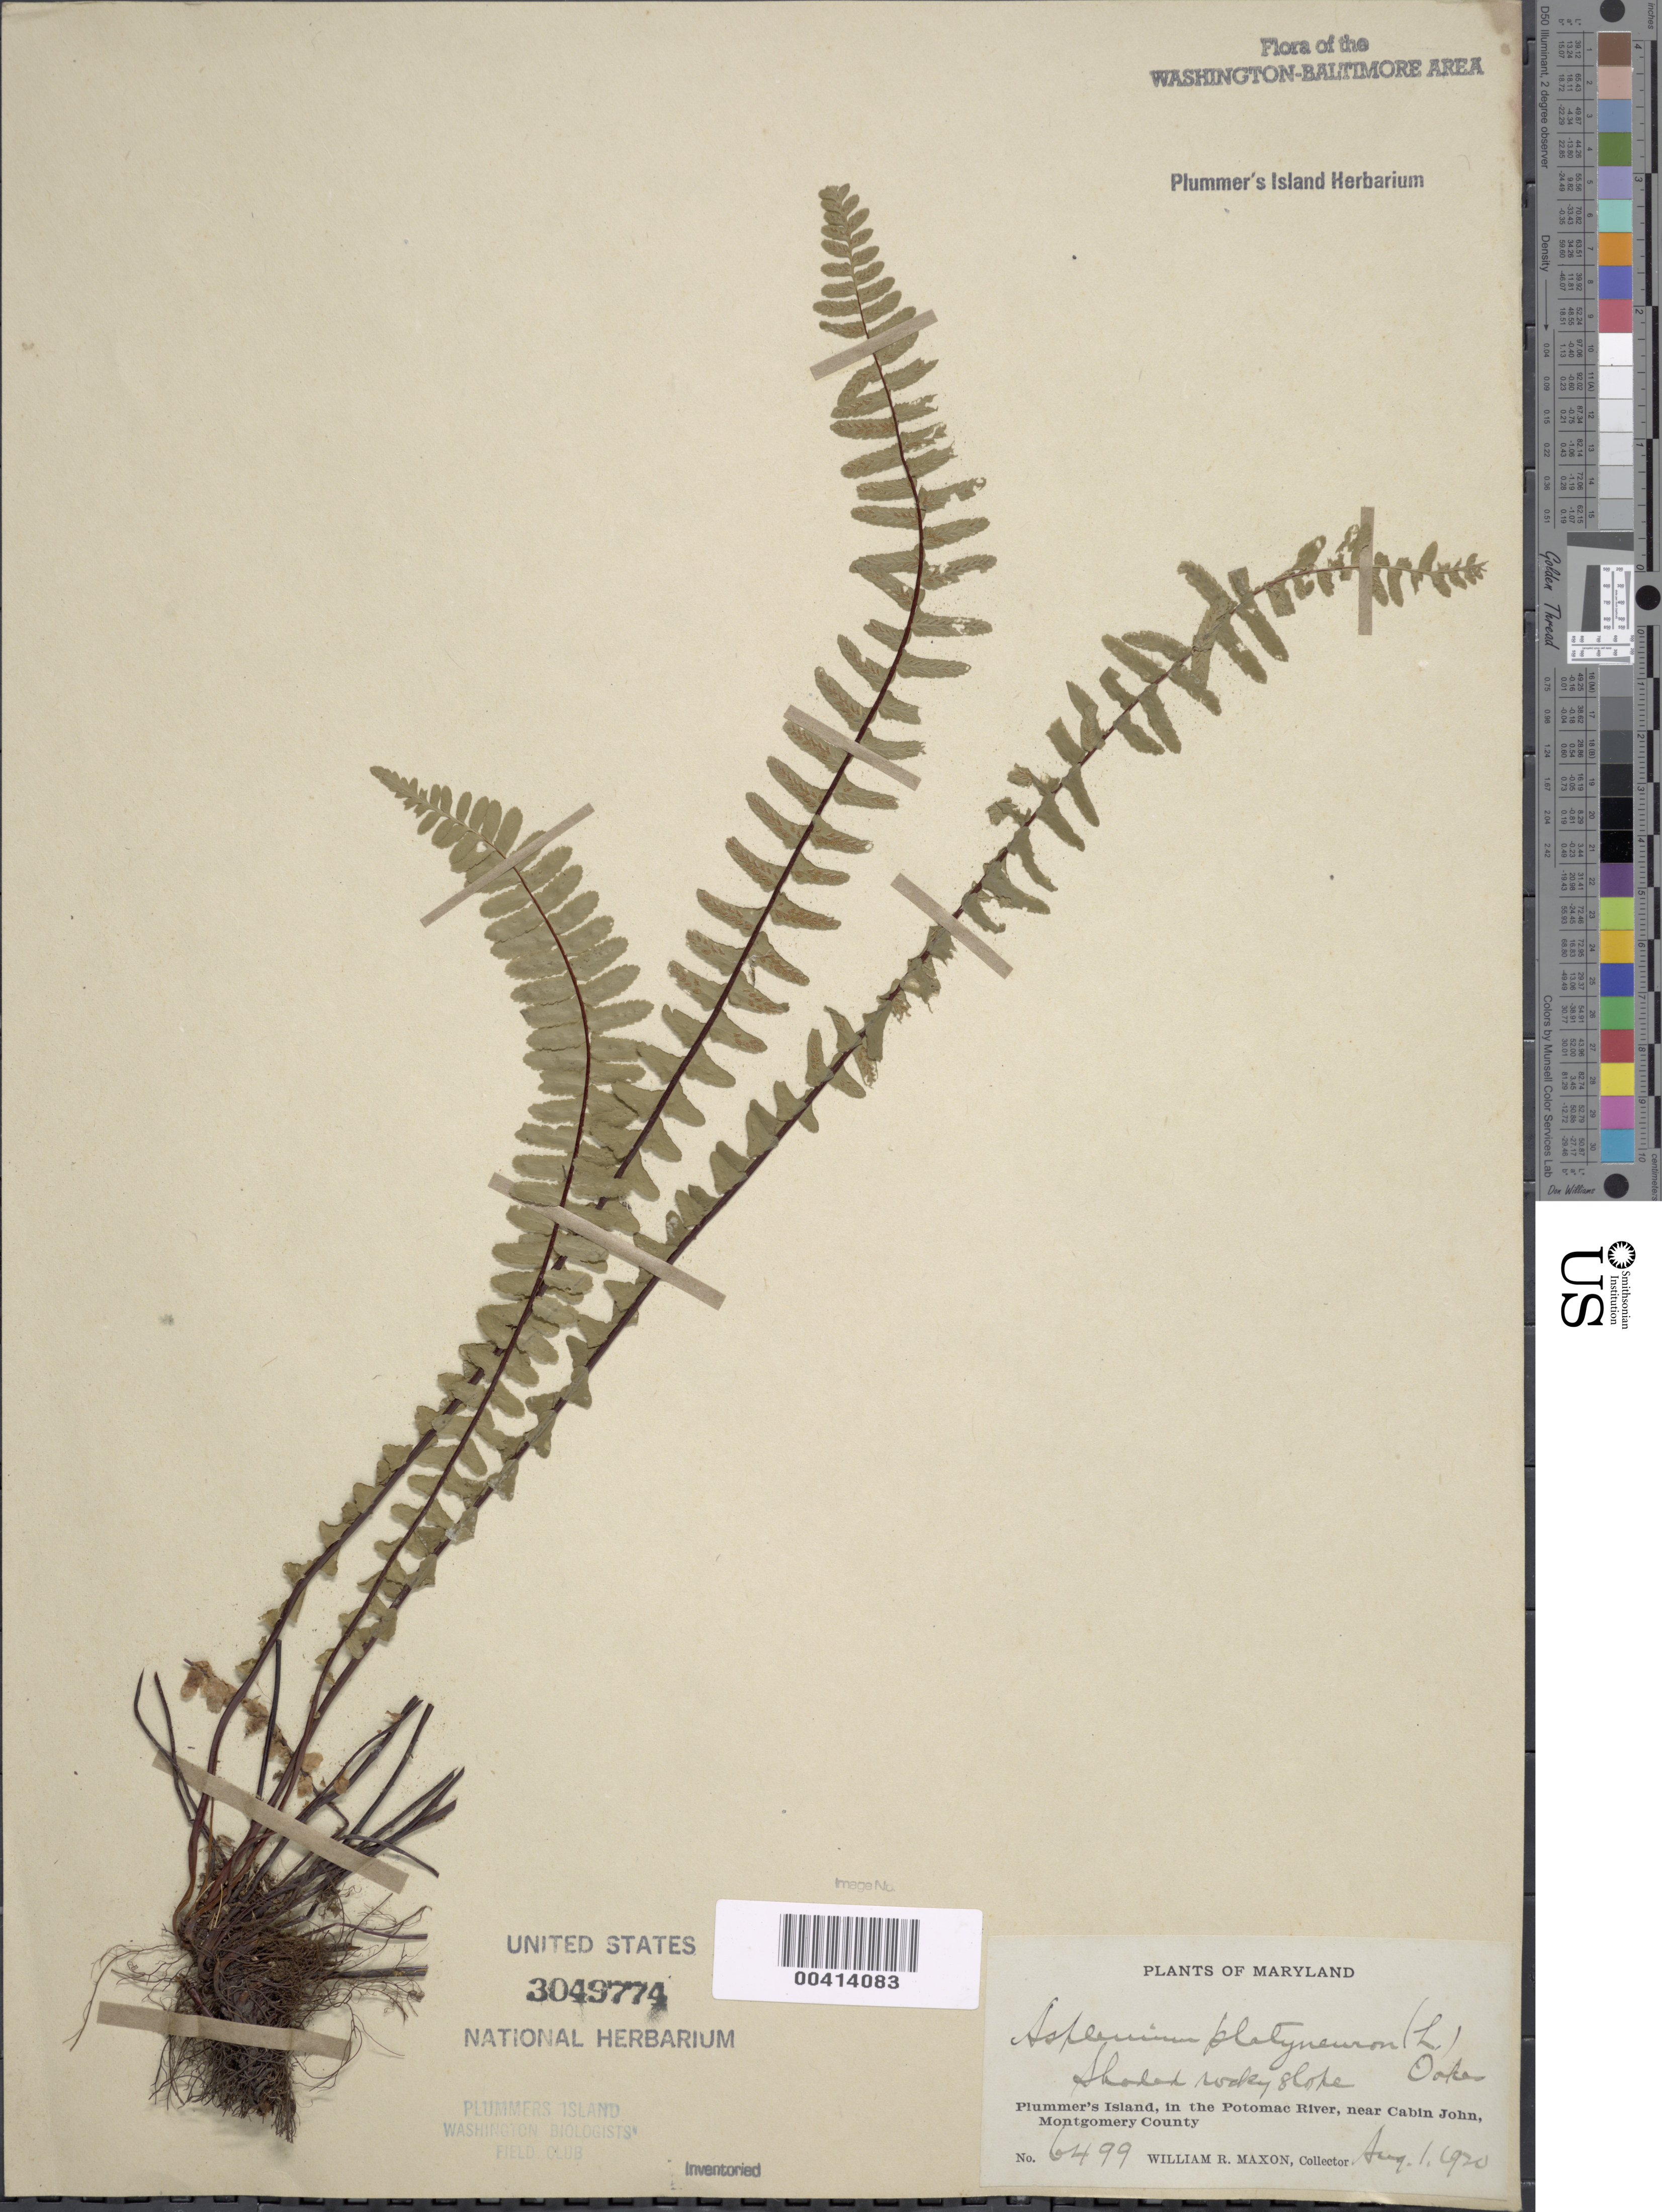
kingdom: Plantae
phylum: Tracheophyta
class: Polypodiopsida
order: Polypodiales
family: Aspleniaceae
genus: Asplenium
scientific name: Asplenium platyneuron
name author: (L.) Britton, Stearns & Poggenb.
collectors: W. R. Maxon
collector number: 6499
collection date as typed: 01 Aug 1920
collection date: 1920-08-01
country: United States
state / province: Maryland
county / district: Montgomery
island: Plummers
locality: Plummer's Island C. & O. Canal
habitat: Shaded rocky slope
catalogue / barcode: US 3049774